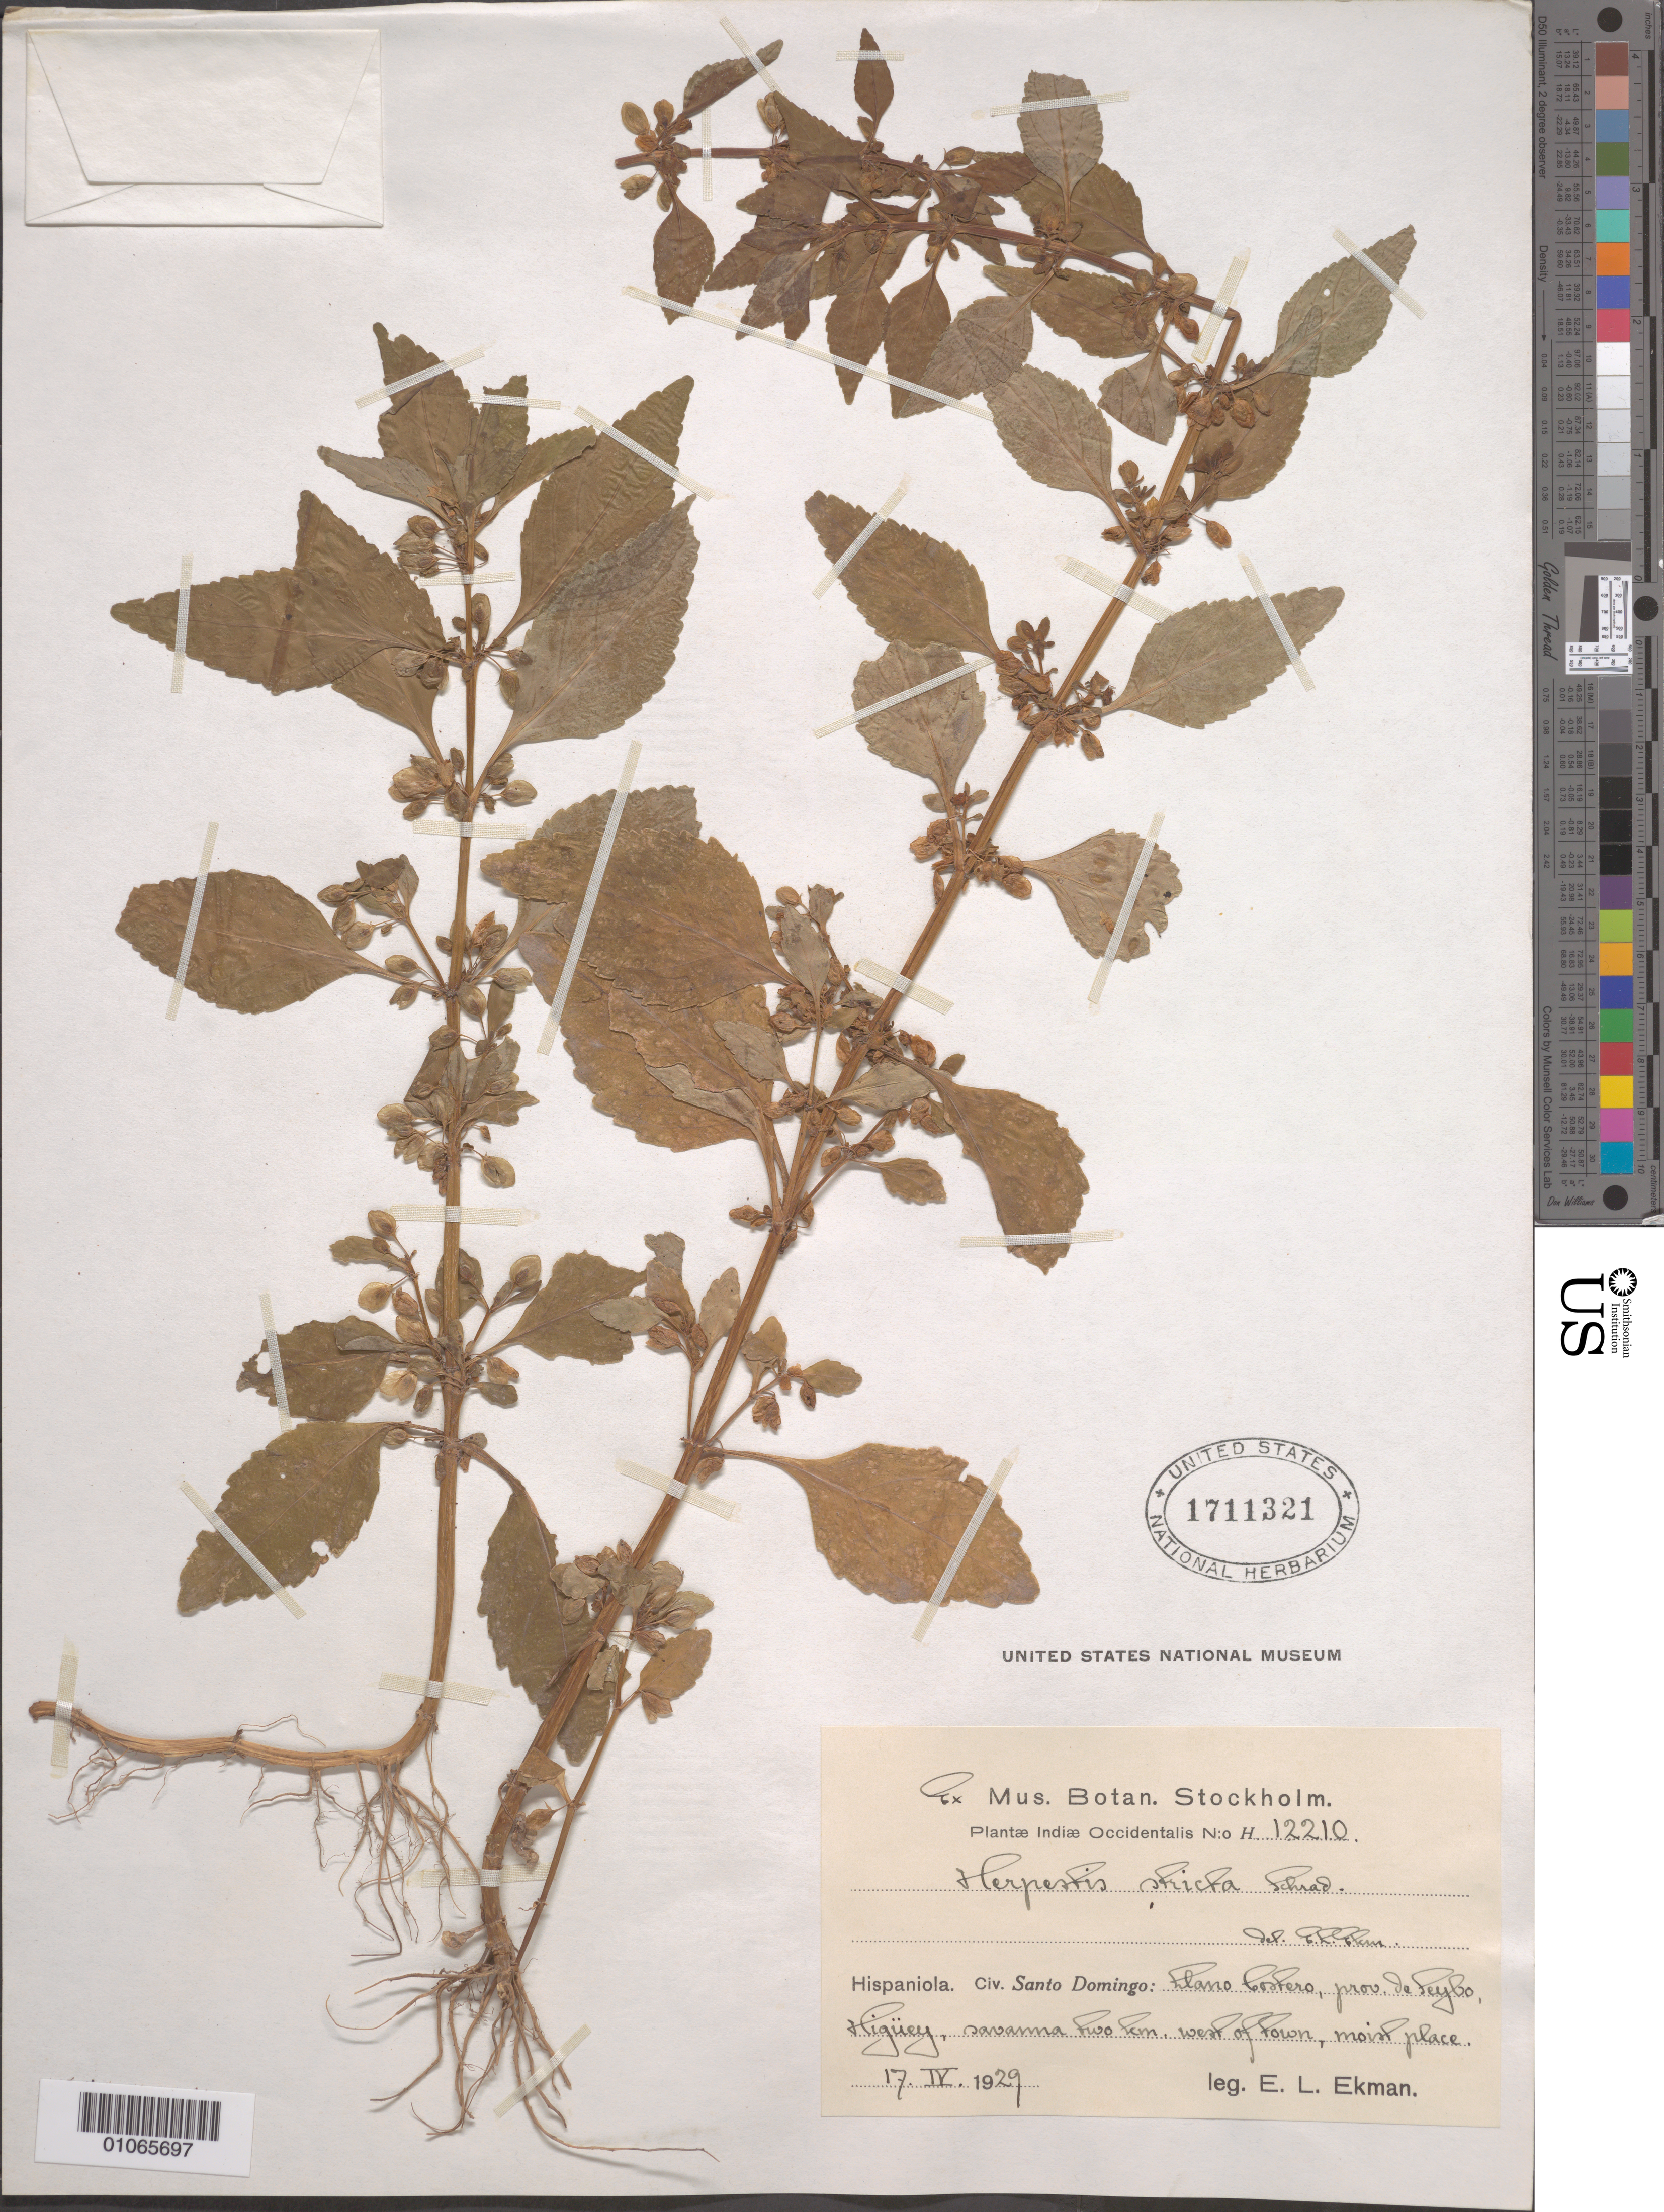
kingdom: Plantae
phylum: Tracheophyta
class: Magnoliopsida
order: Lamiales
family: Plantaginaceae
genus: Bacopa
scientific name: Bacopa stricta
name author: (Schrad.) Wettst. ex Edwall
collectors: E. L. Ekman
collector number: H 12210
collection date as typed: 17 Apr 1929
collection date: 1929-04-17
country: Dominican Republic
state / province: El Seibo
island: Hispaniola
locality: Llano Boslero, Seybo province, Higuey, savanna 2 km west of town, moist place.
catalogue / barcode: US 1711321